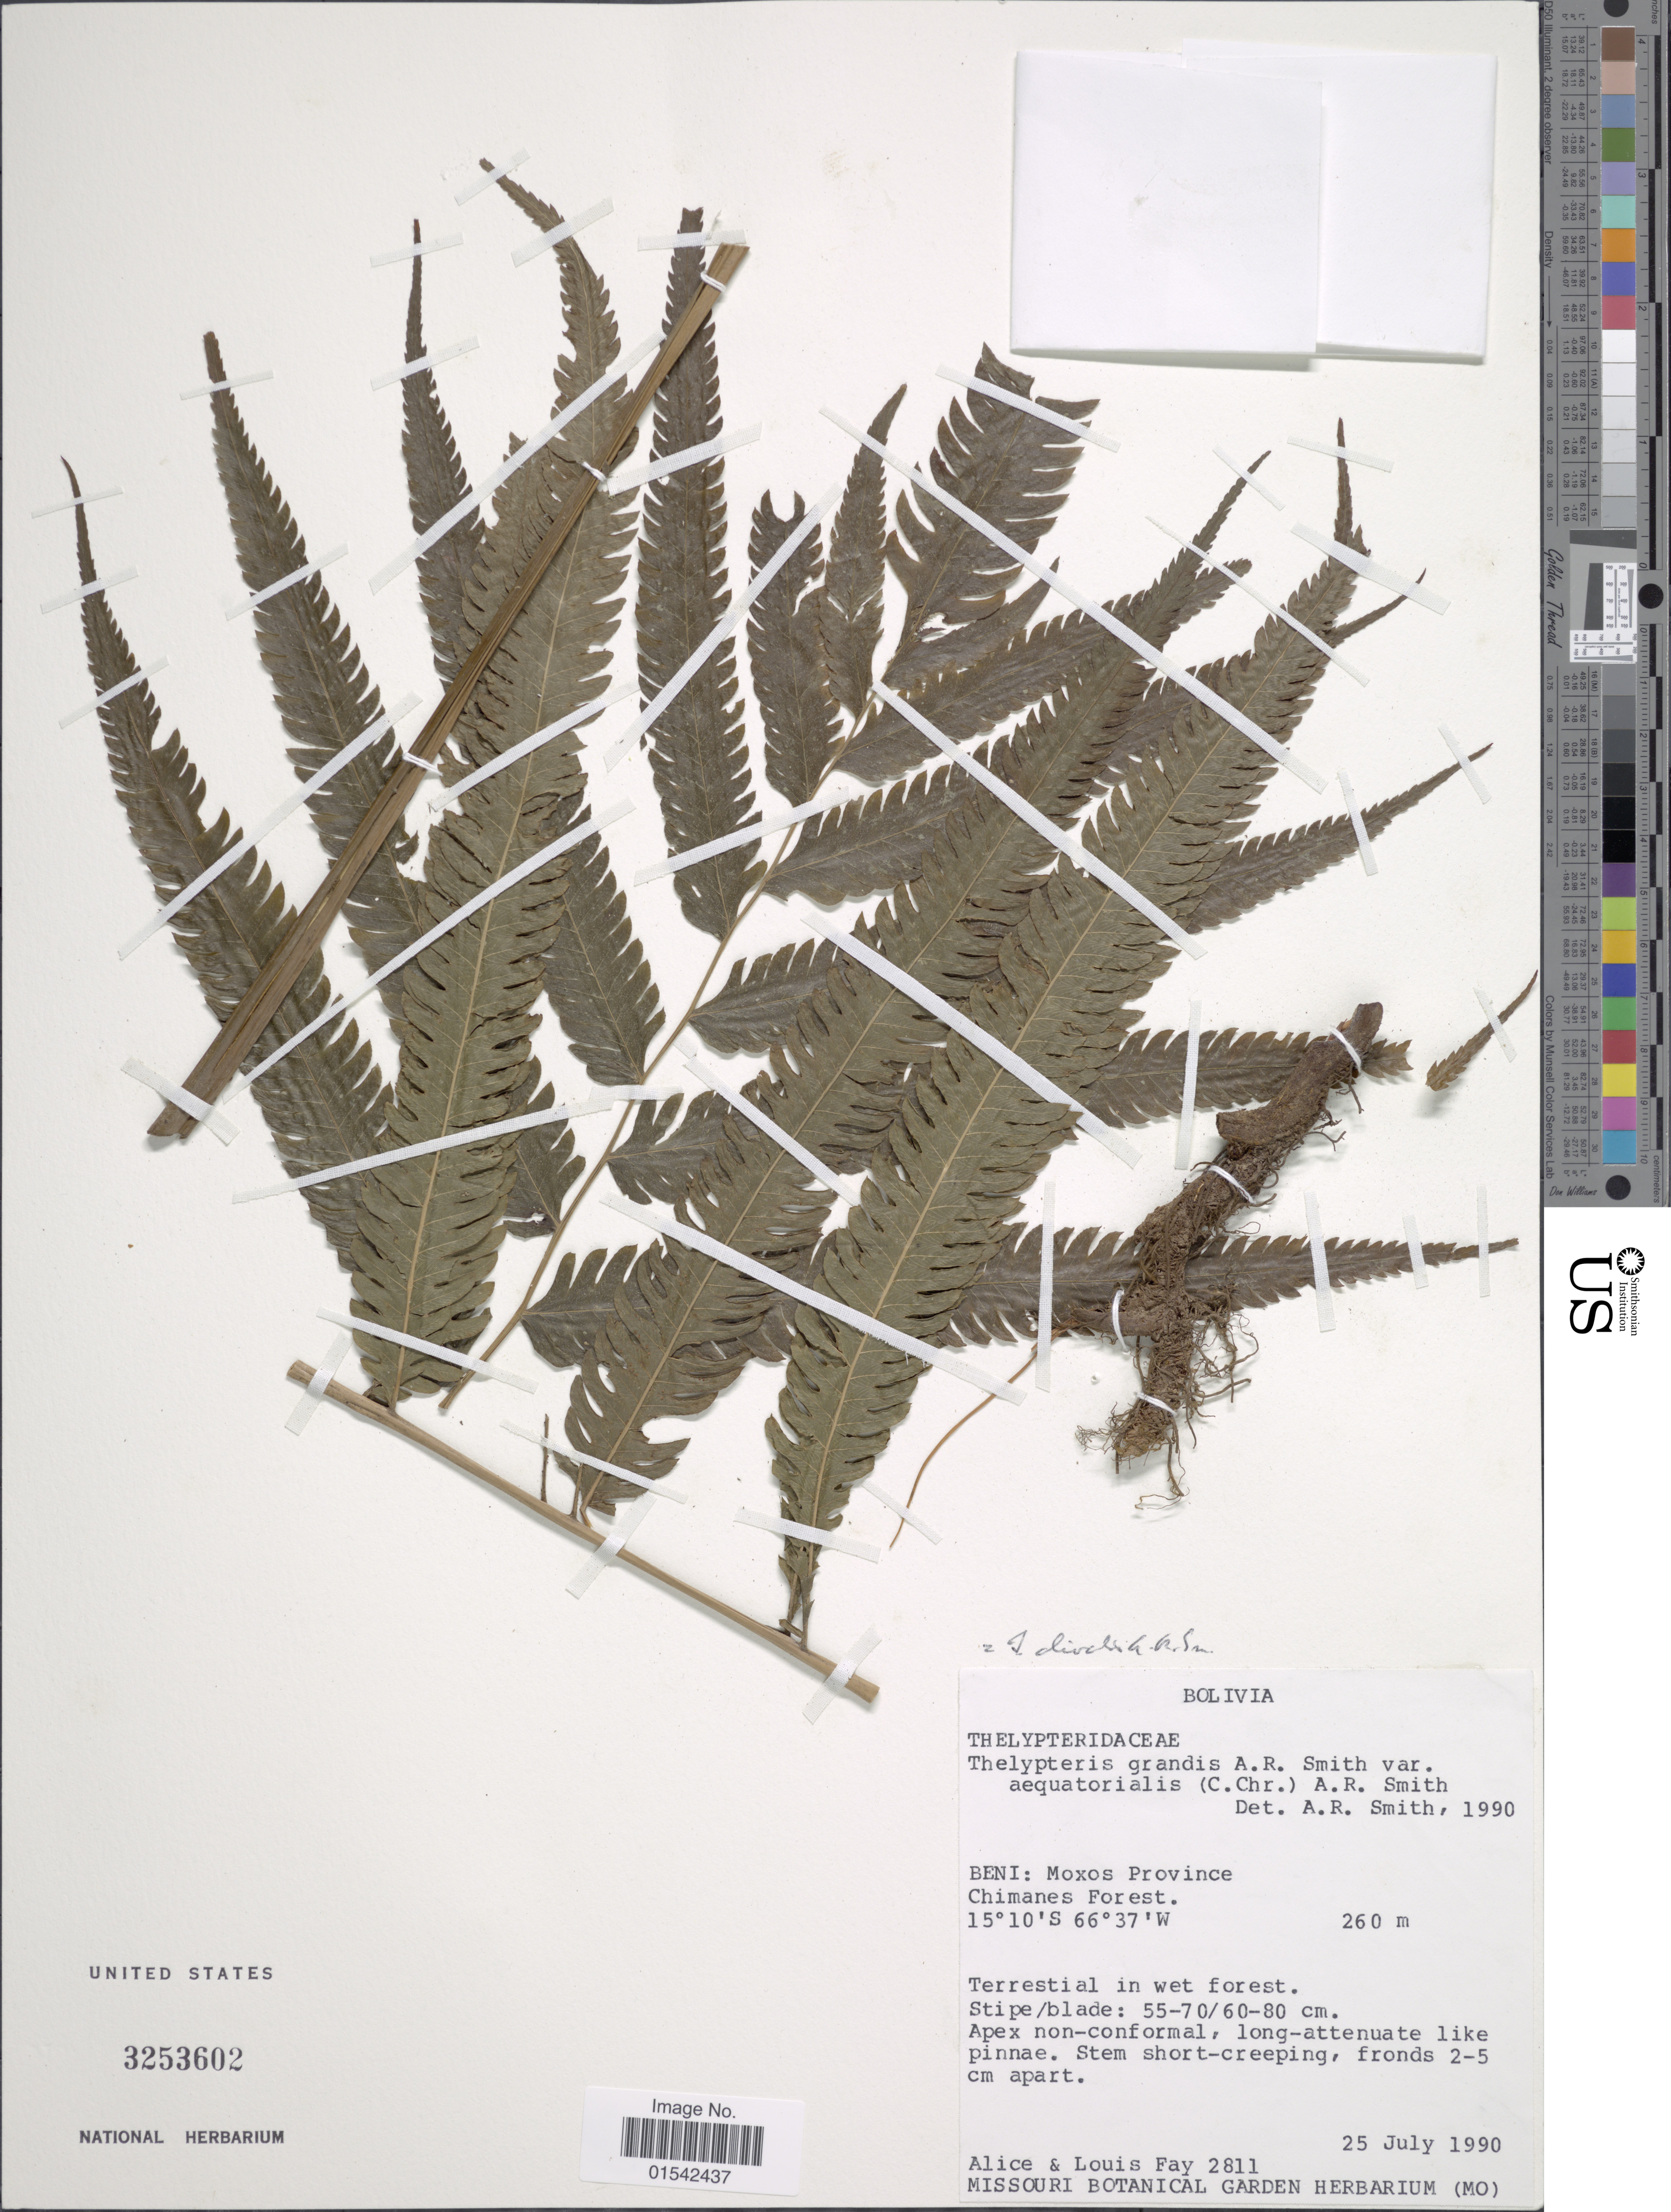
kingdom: Plantae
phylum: Tracheophyta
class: Polypodiopsida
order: Polypodiales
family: Thelypteridaceae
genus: Cyclosorus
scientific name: Cyclosorus clivalis (A.R. Sm.) comb. nov., ined 2015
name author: (A.R. Sm.)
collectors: A. Fay & L. Fay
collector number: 2811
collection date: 1990-07-25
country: Bolivia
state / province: Beni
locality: Moxos Province, Chimanes Forest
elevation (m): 260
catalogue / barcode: US 3253602